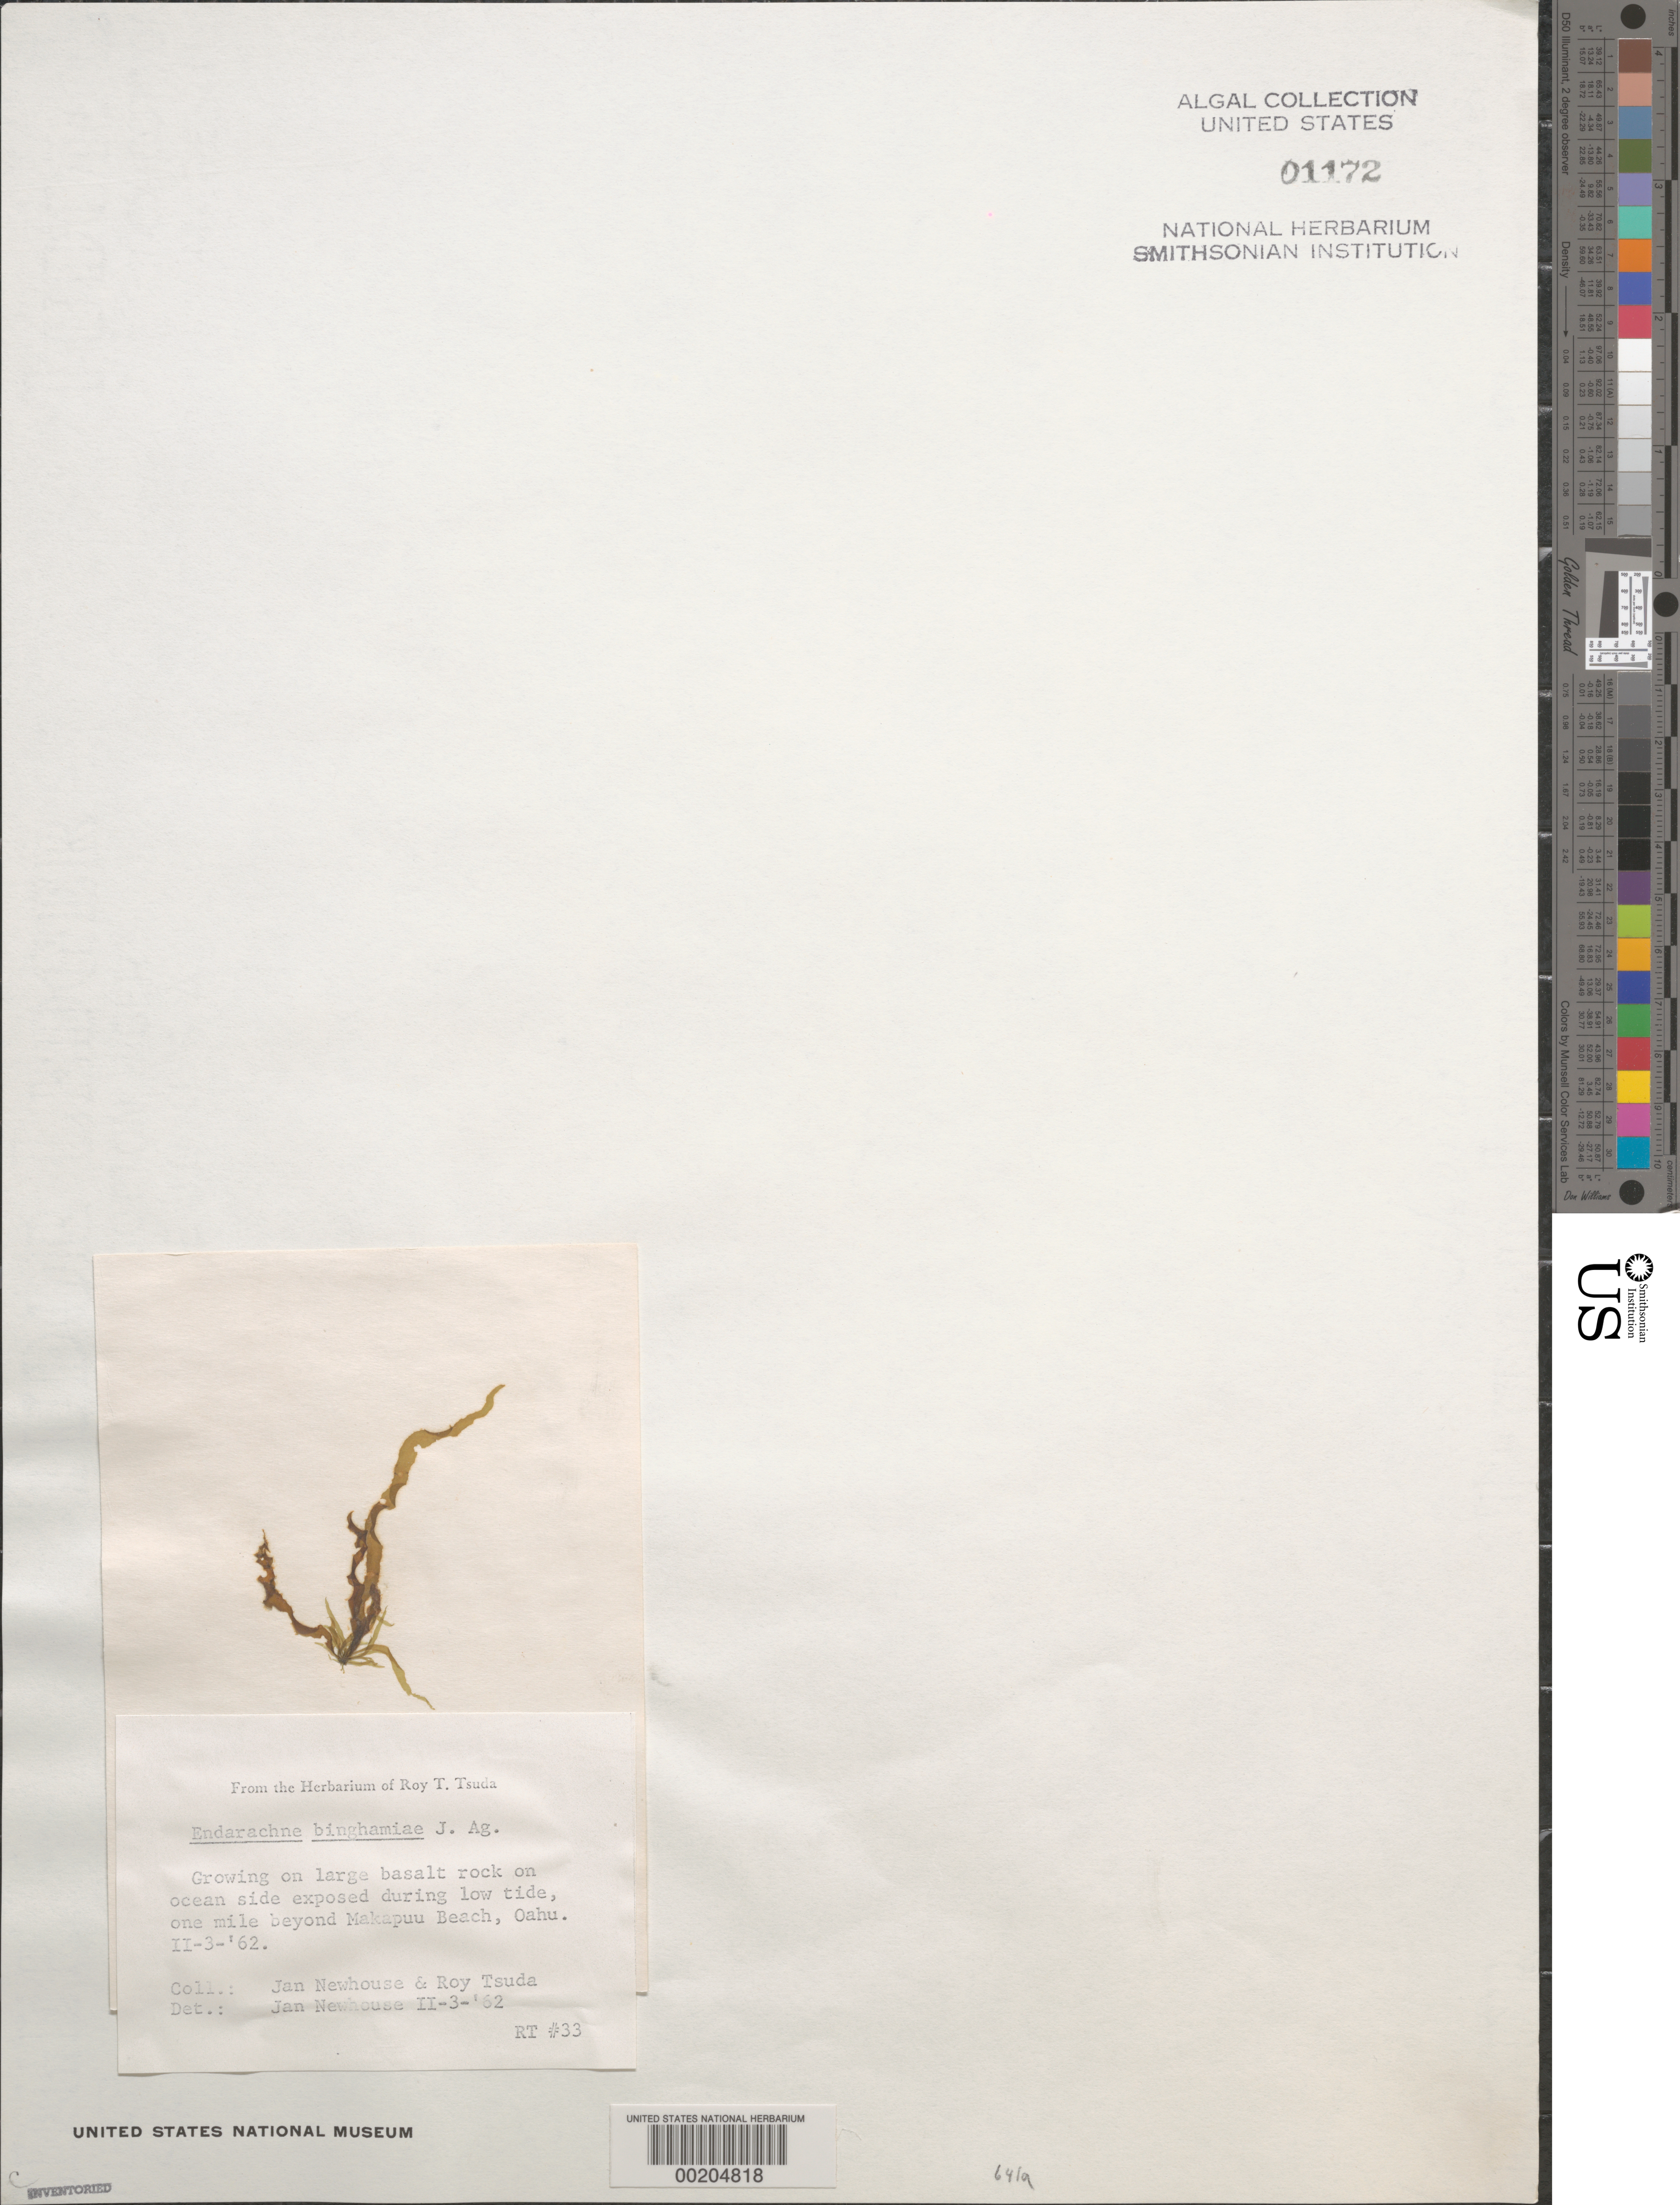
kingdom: Chromista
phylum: Ochrophyta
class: Phaeophyceae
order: Scytosiphonales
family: Scytosiphonaceae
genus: Petalonia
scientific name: Petalonia binghamiae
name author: (J. Agardh) K.L.Vinogr.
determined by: Algae name updating Project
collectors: W. J. Newhouse & R. Tsuda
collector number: Rt 33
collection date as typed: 03 Feb 1962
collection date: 1962-02-03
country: United States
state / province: Hawaii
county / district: Honolulu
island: Oahu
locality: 1 mile beyond Makapuu Beach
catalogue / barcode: US 1172